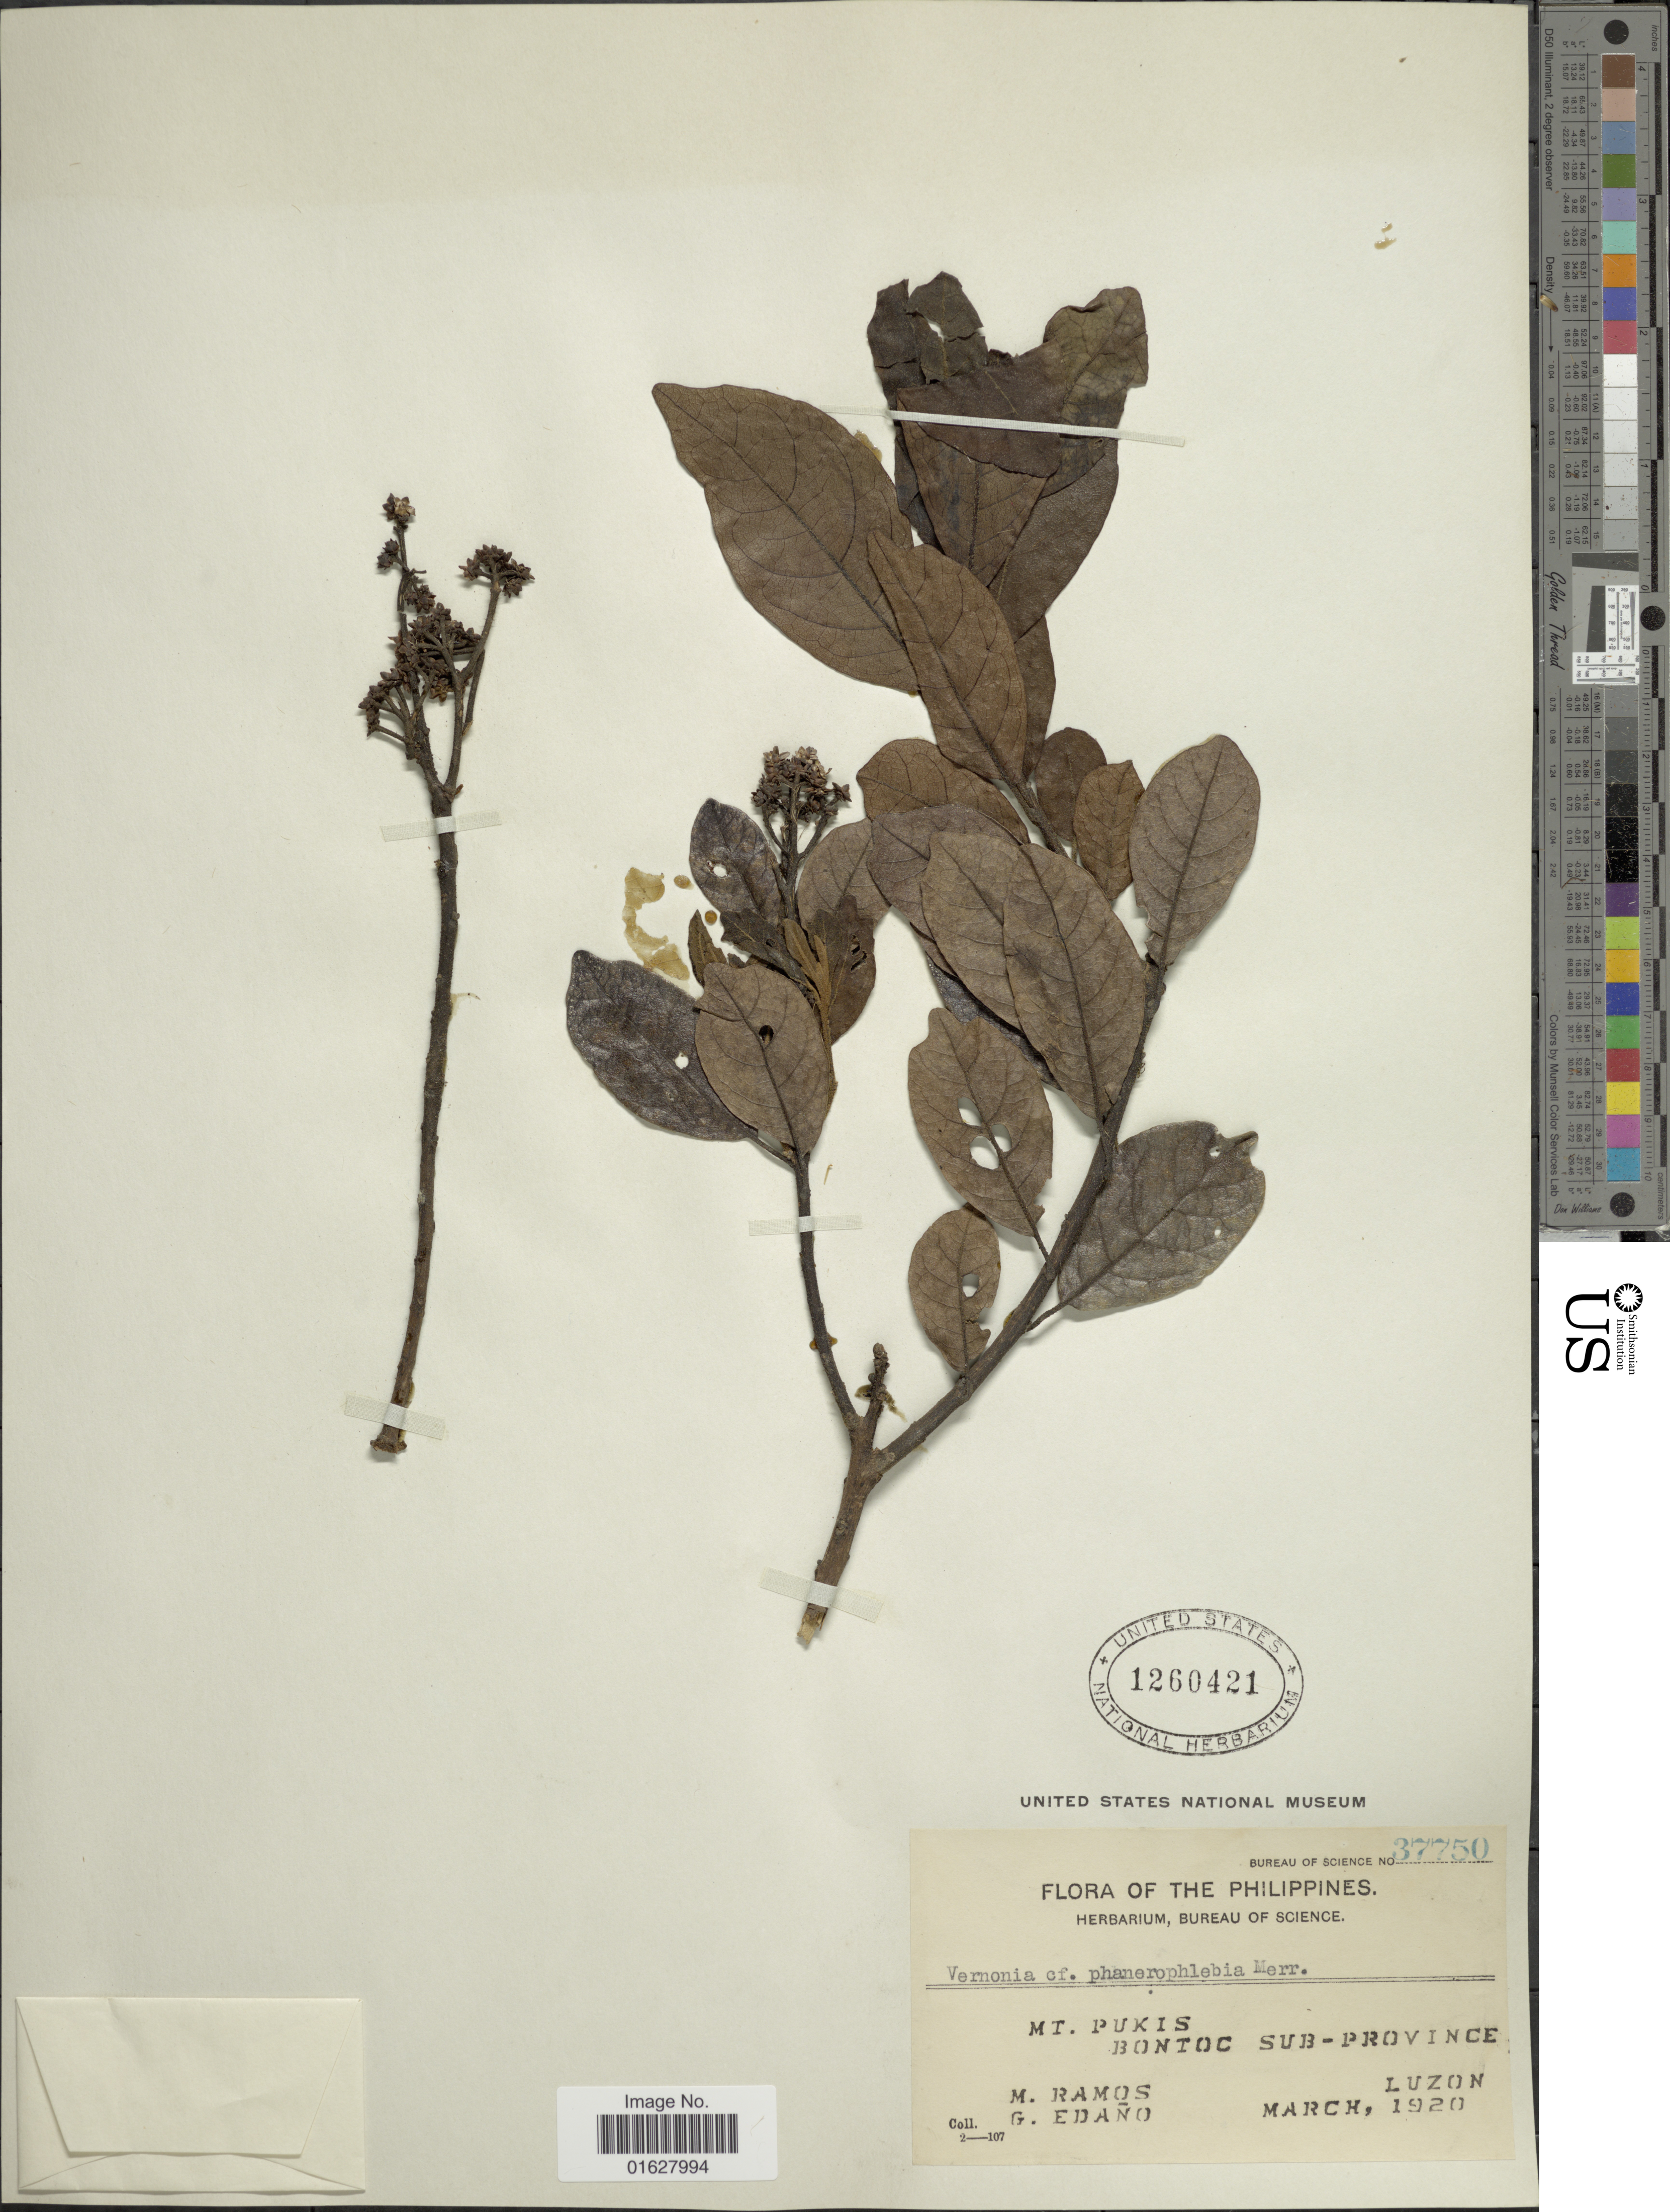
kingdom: Plantae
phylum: Tracheophyta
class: Magnoliopsida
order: Asterales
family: Asteraceae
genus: Vernonia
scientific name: Vernonia phanerophlebia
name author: Merr.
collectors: M. Ramos & G. Edaño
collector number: Bureau of Science 37750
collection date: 1920-03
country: Philippines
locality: Mt. Pukis. Bontoc Sub-Province Luzon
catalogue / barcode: US 1260421